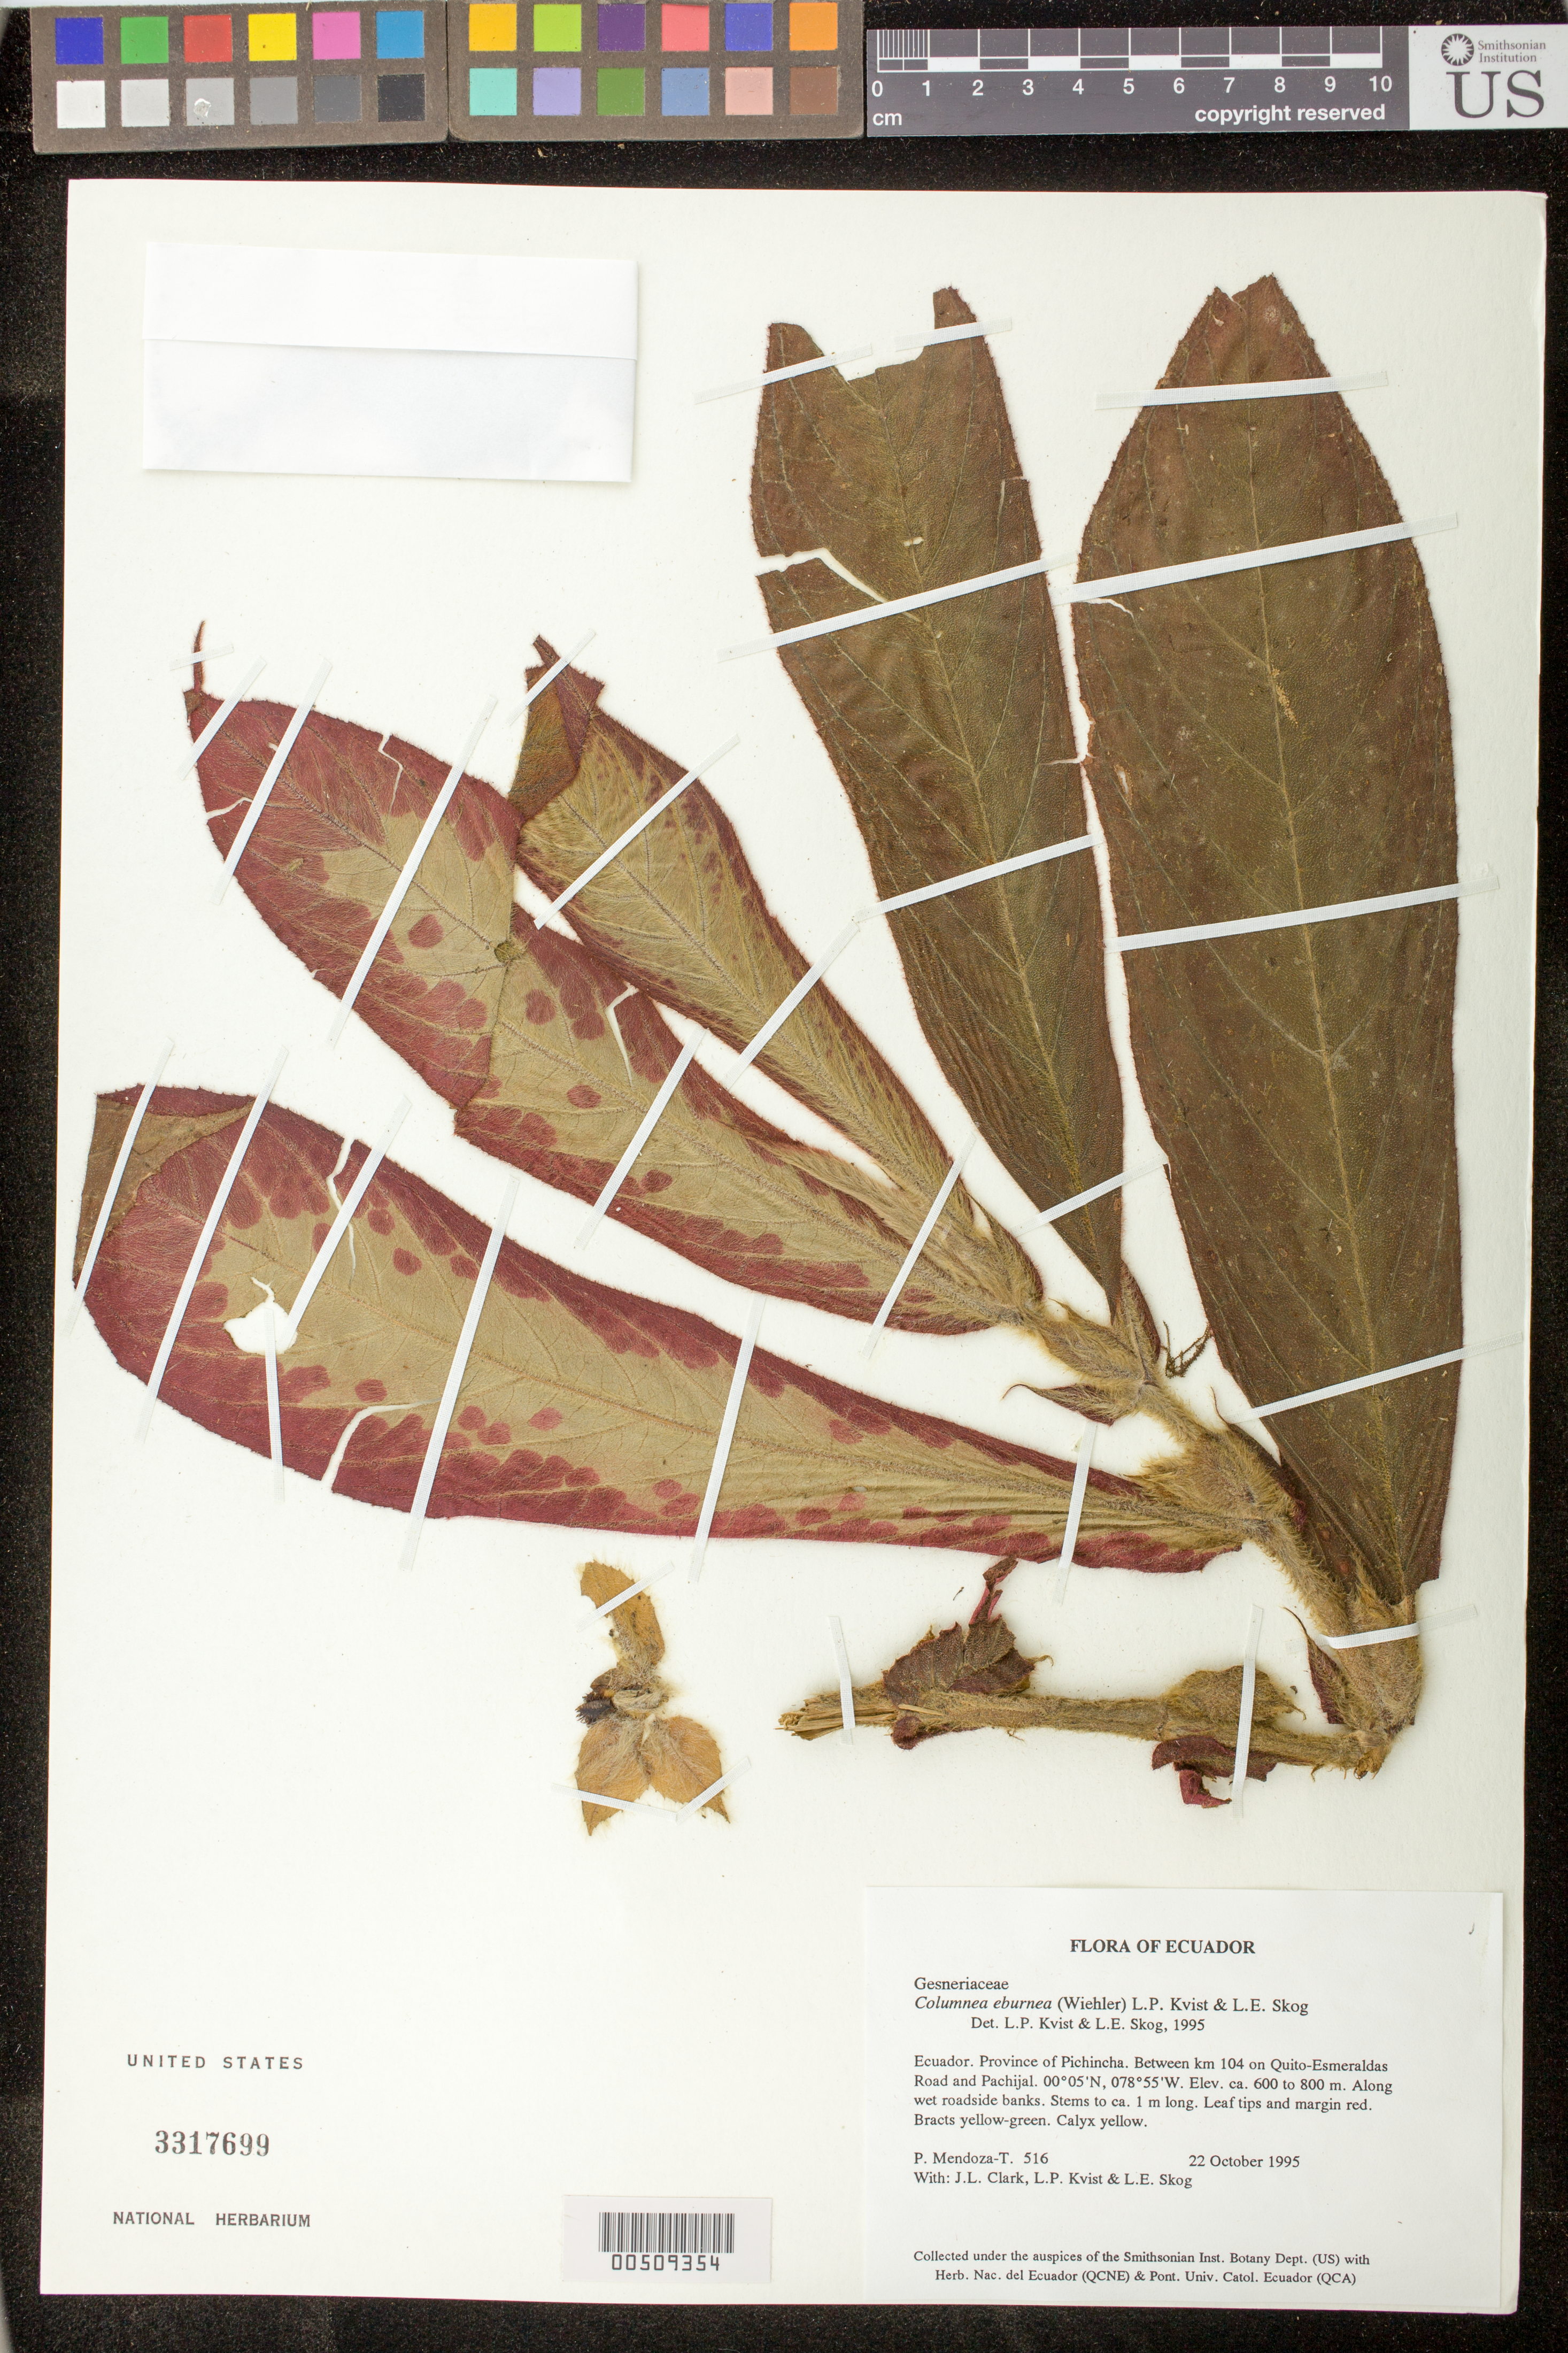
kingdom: Plantae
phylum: Tracheophyta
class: Magnoliopsida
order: Lamiales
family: Gesneriaceae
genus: Columnea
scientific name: Columnea eburnea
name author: (Wiehler) L.P. Kvist & L.E. Skog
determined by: Skog, Laurence E.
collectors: P. Mendoza-T., J. L. Clark, L. P. Kvist & L. E. Skog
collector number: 516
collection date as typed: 22 Oct 1995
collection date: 1995-10-22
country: Ecuador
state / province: Pichincha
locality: Between km 104 on Quito-Esmeraldas Road and Pachijal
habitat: Along wet roadside banks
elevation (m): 600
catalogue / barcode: US 3317699